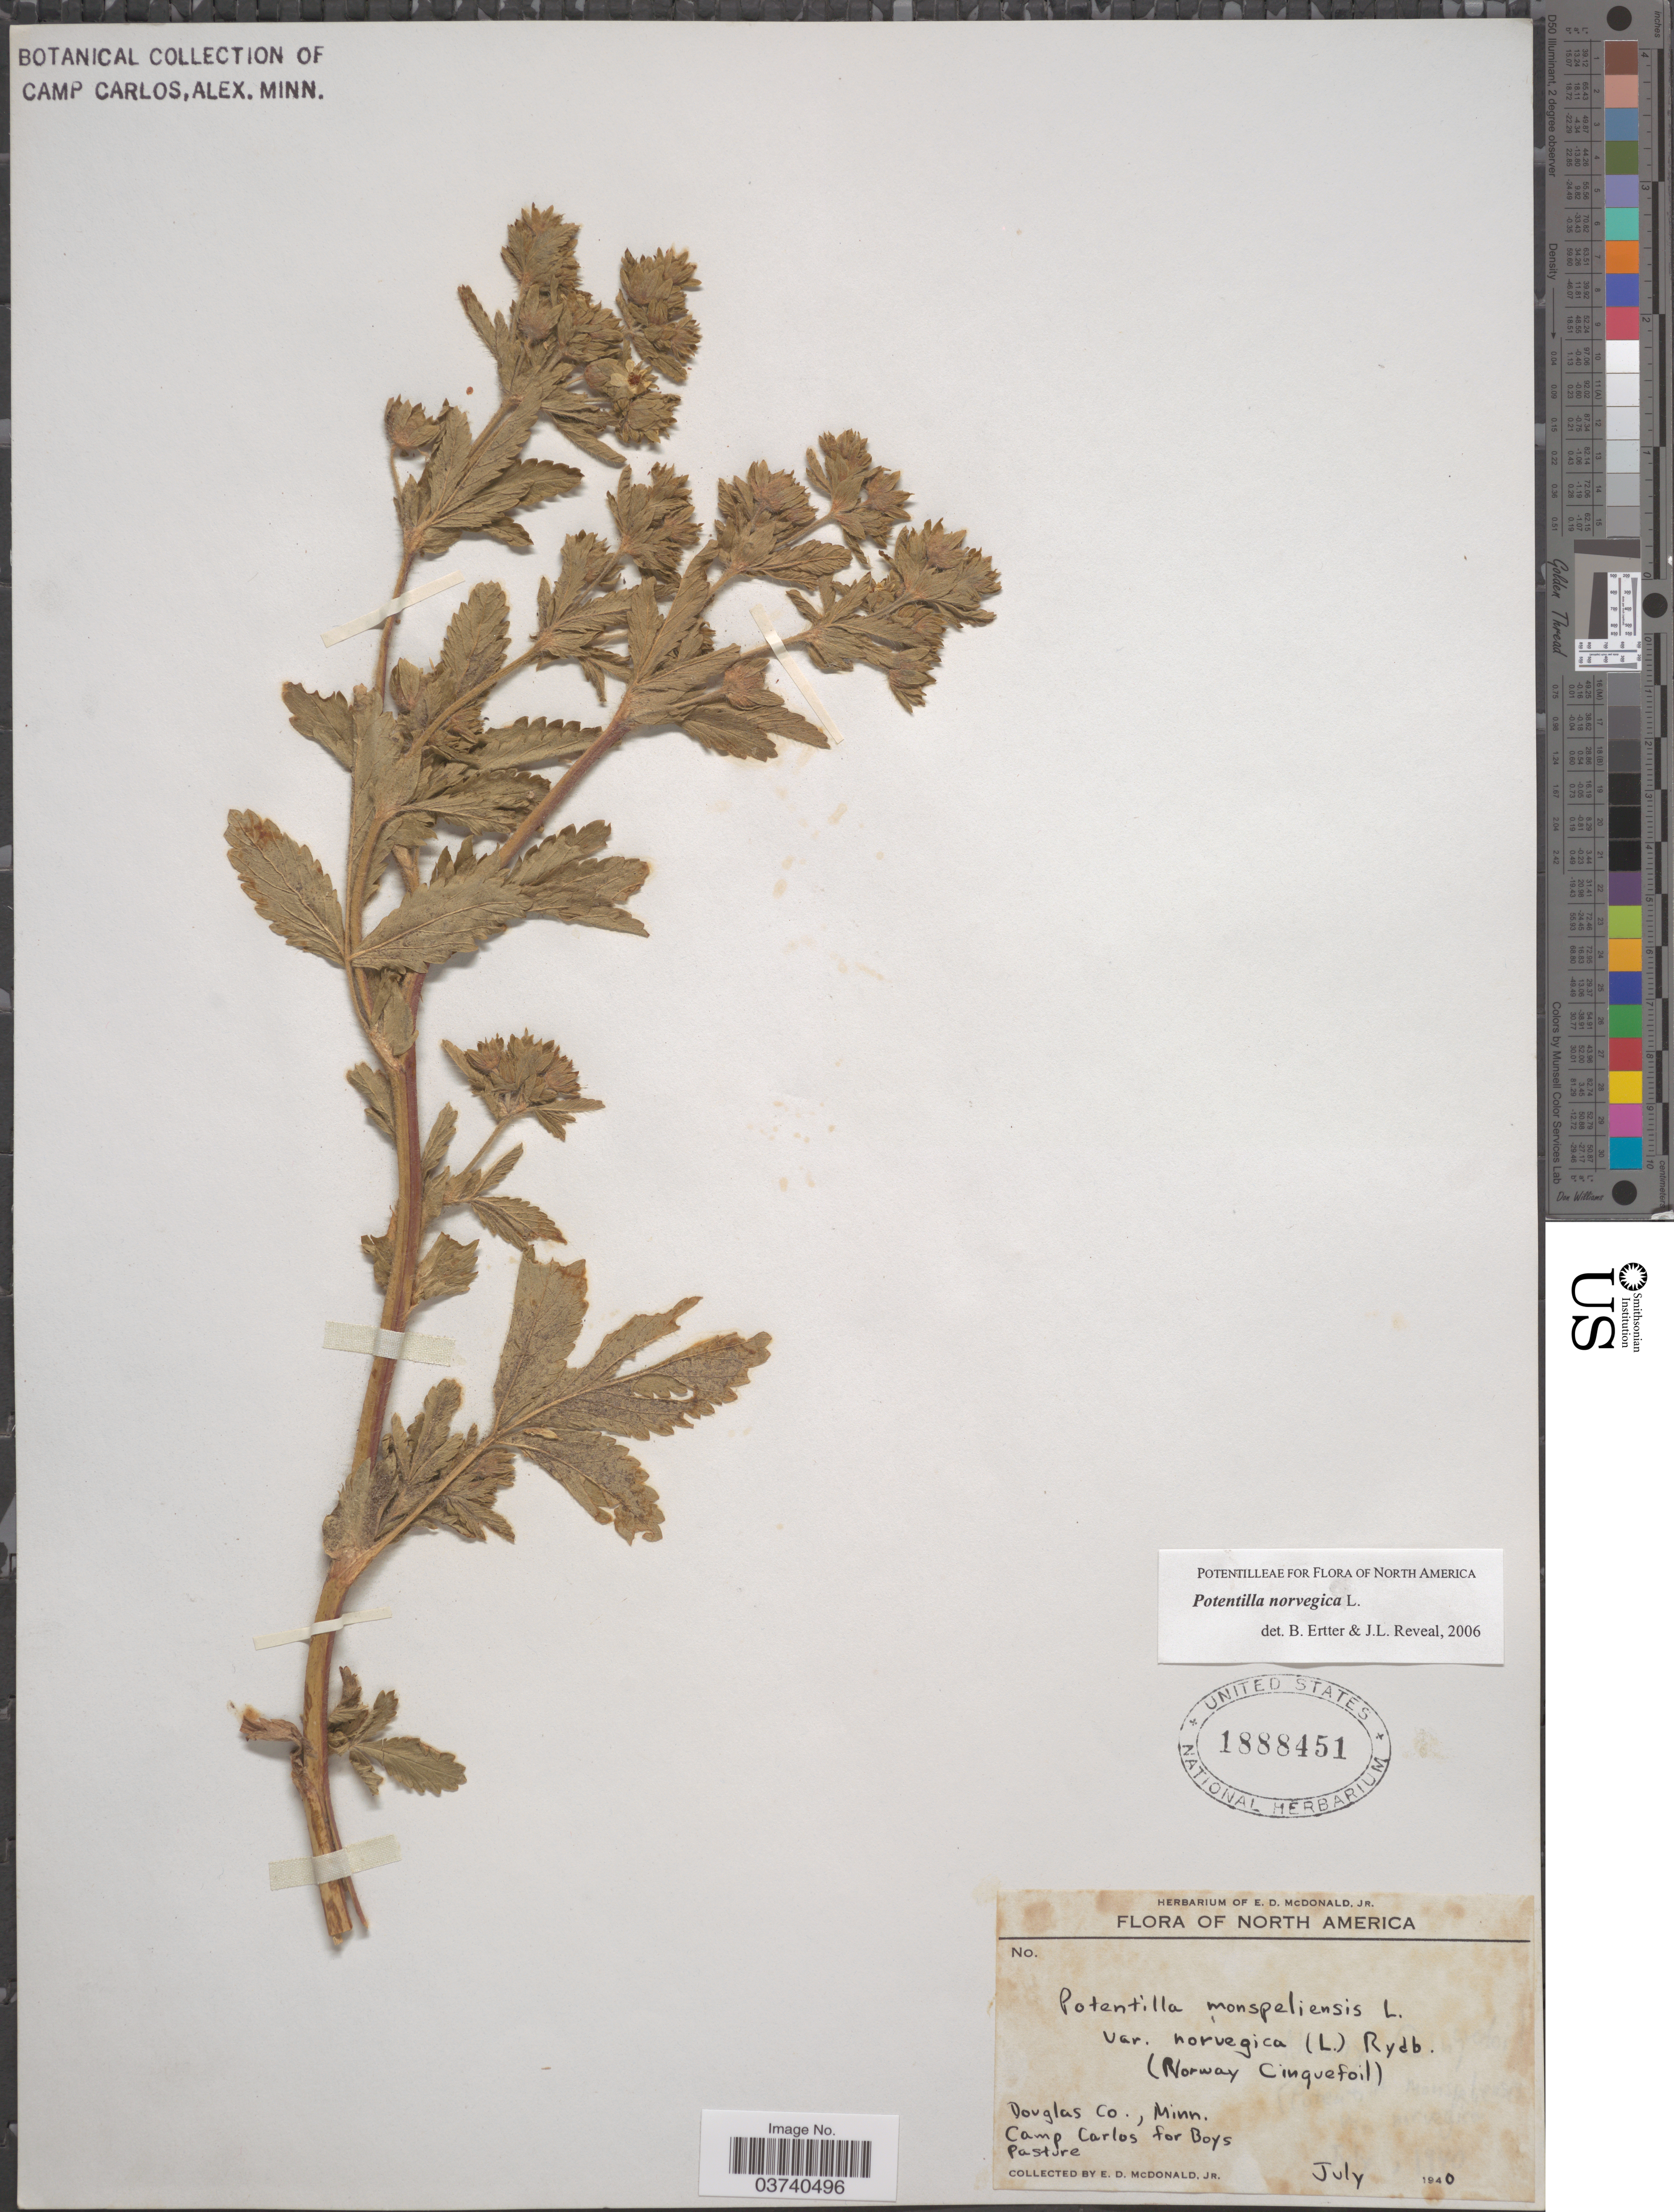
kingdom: Plantae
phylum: Tracheophyta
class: Magnoliopsida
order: Rosales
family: Rosaceae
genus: Potentilla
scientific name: Potentilla norvegica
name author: L.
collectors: E. D. McDonald Jr.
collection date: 1940-07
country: United States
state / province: Minnesota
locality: Douglas Co. Camp Carlos for Boys Pasture.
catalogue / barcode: US 1888451